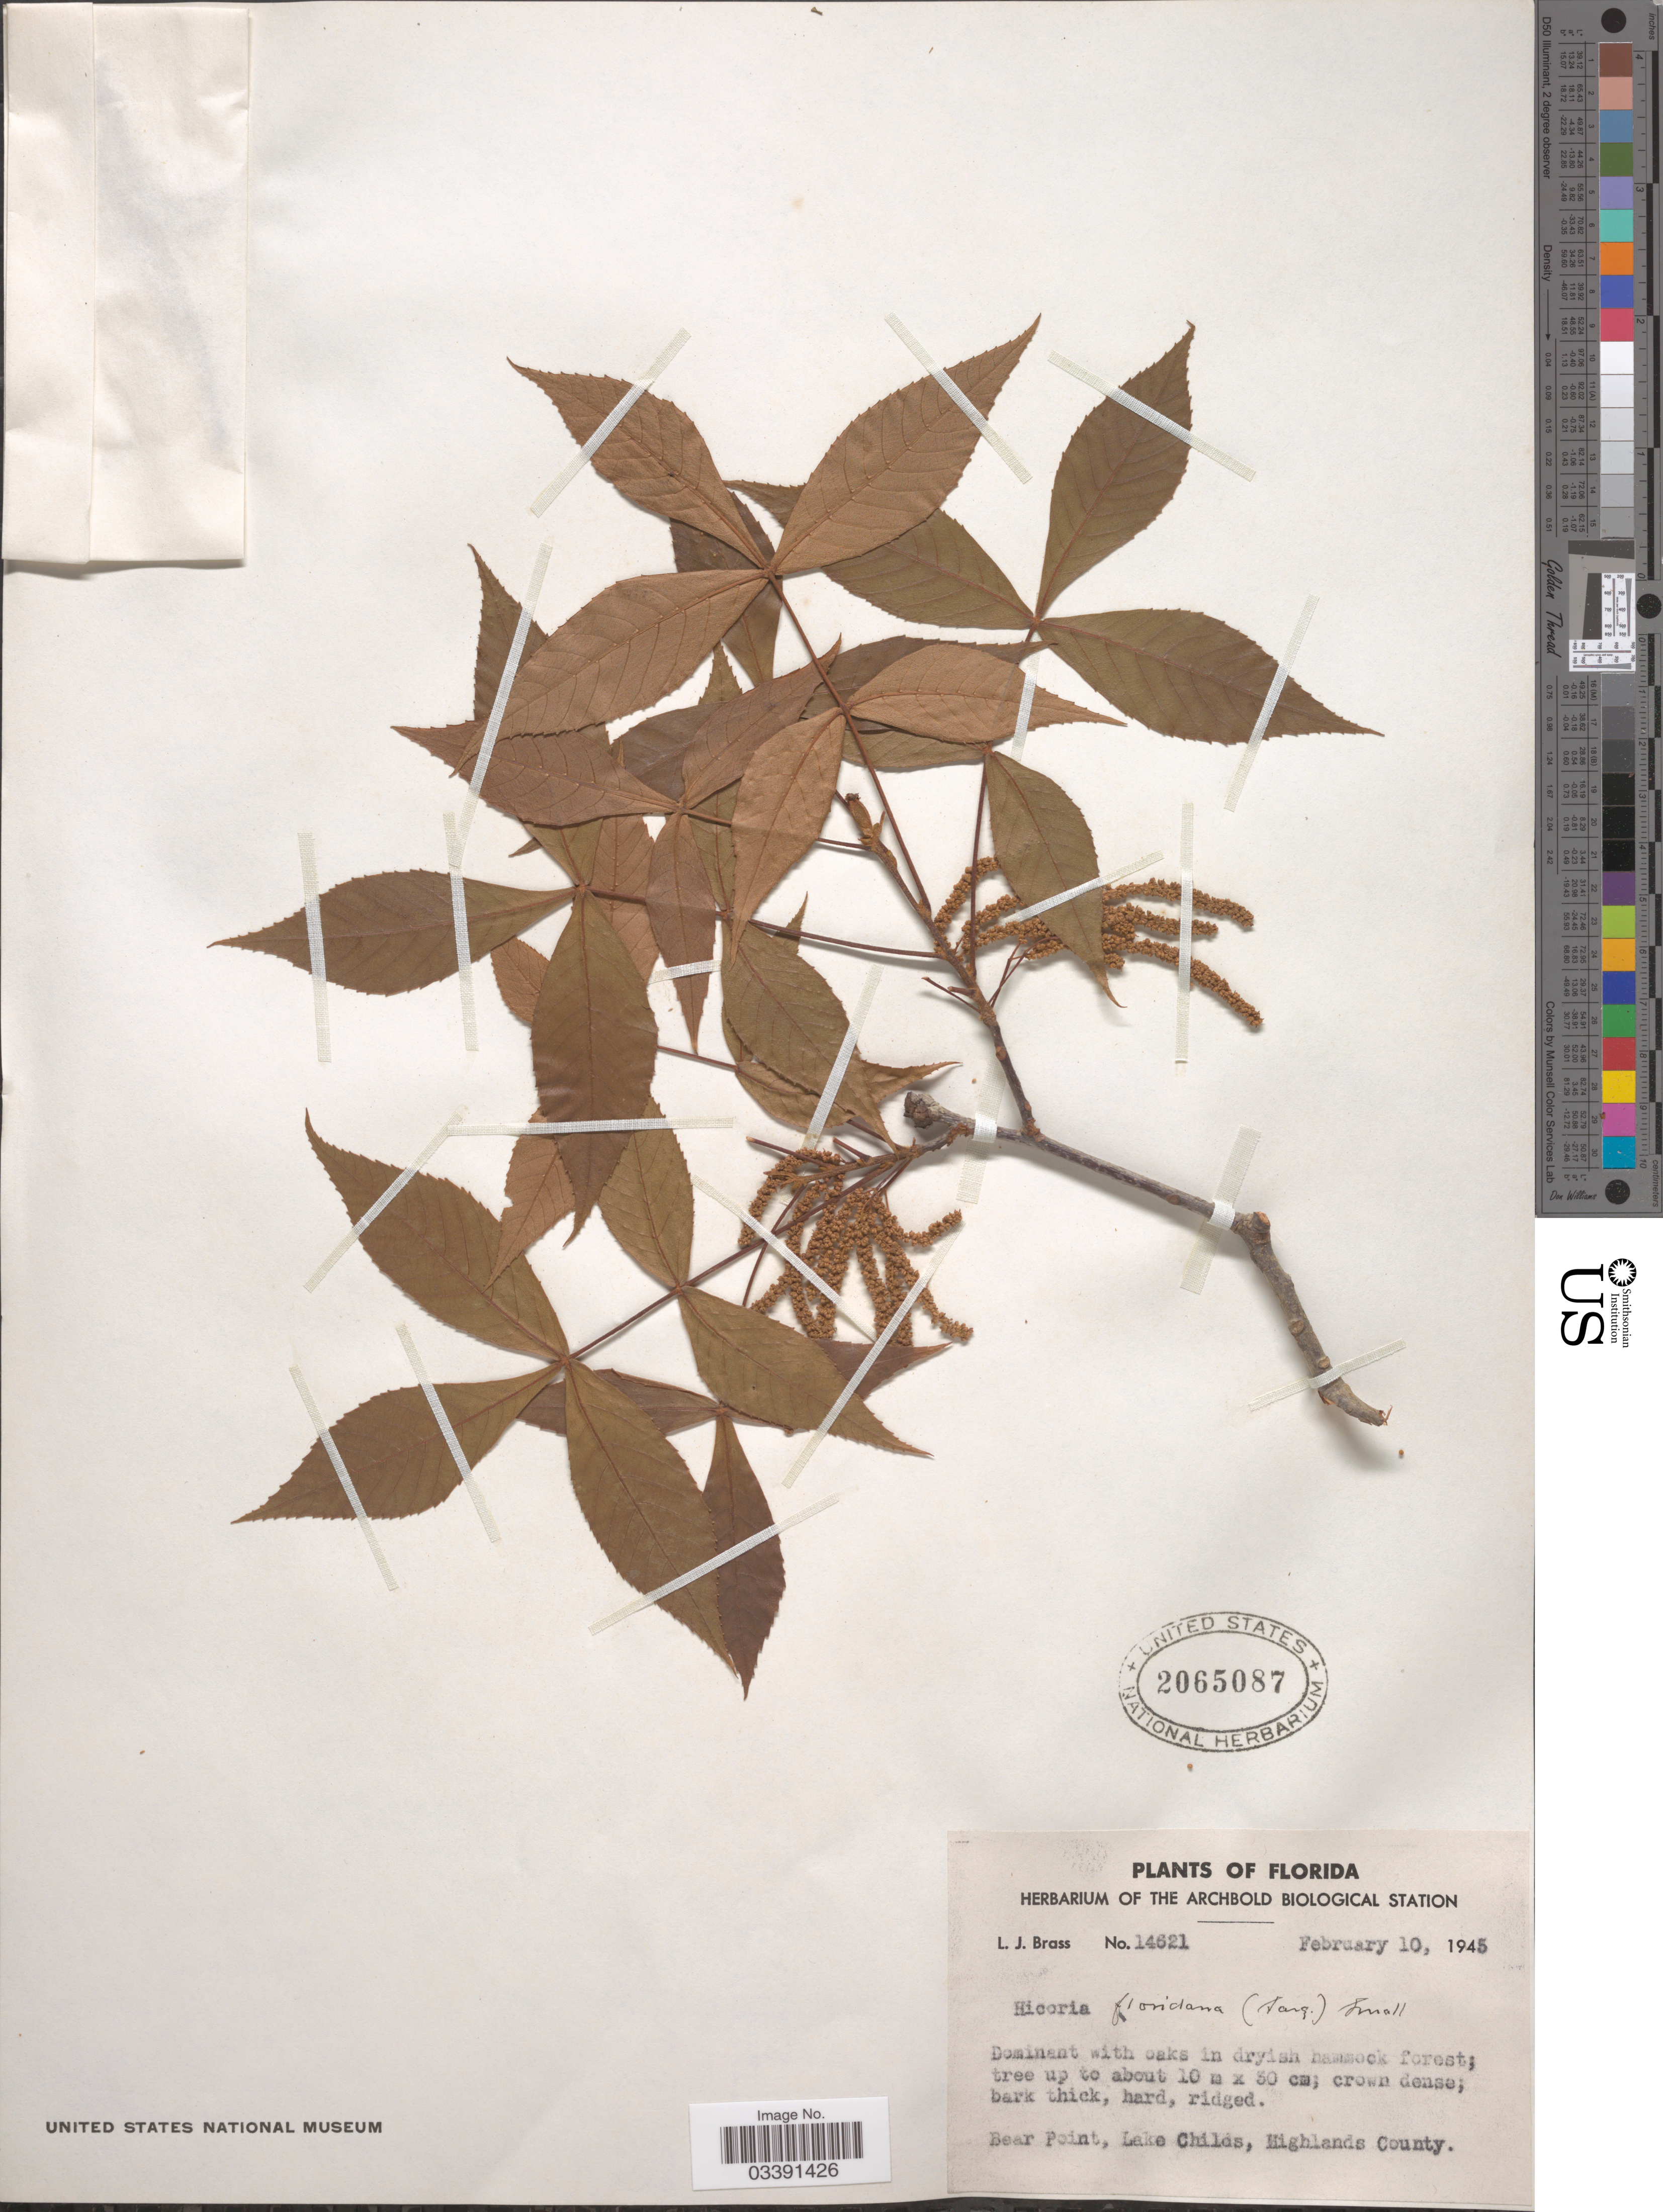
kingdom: Plantae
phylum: Tracheophyta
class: Magnoliopsida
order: Fagales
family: Juglandaceae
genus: Carya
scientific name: Carya floridana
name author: Sarg.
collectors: L. J. Brass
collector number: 14621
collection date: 1945-02-10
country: United States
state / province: Florida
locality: Bear Point, Lake Childs, Highlands County.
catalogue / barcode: US 2065087